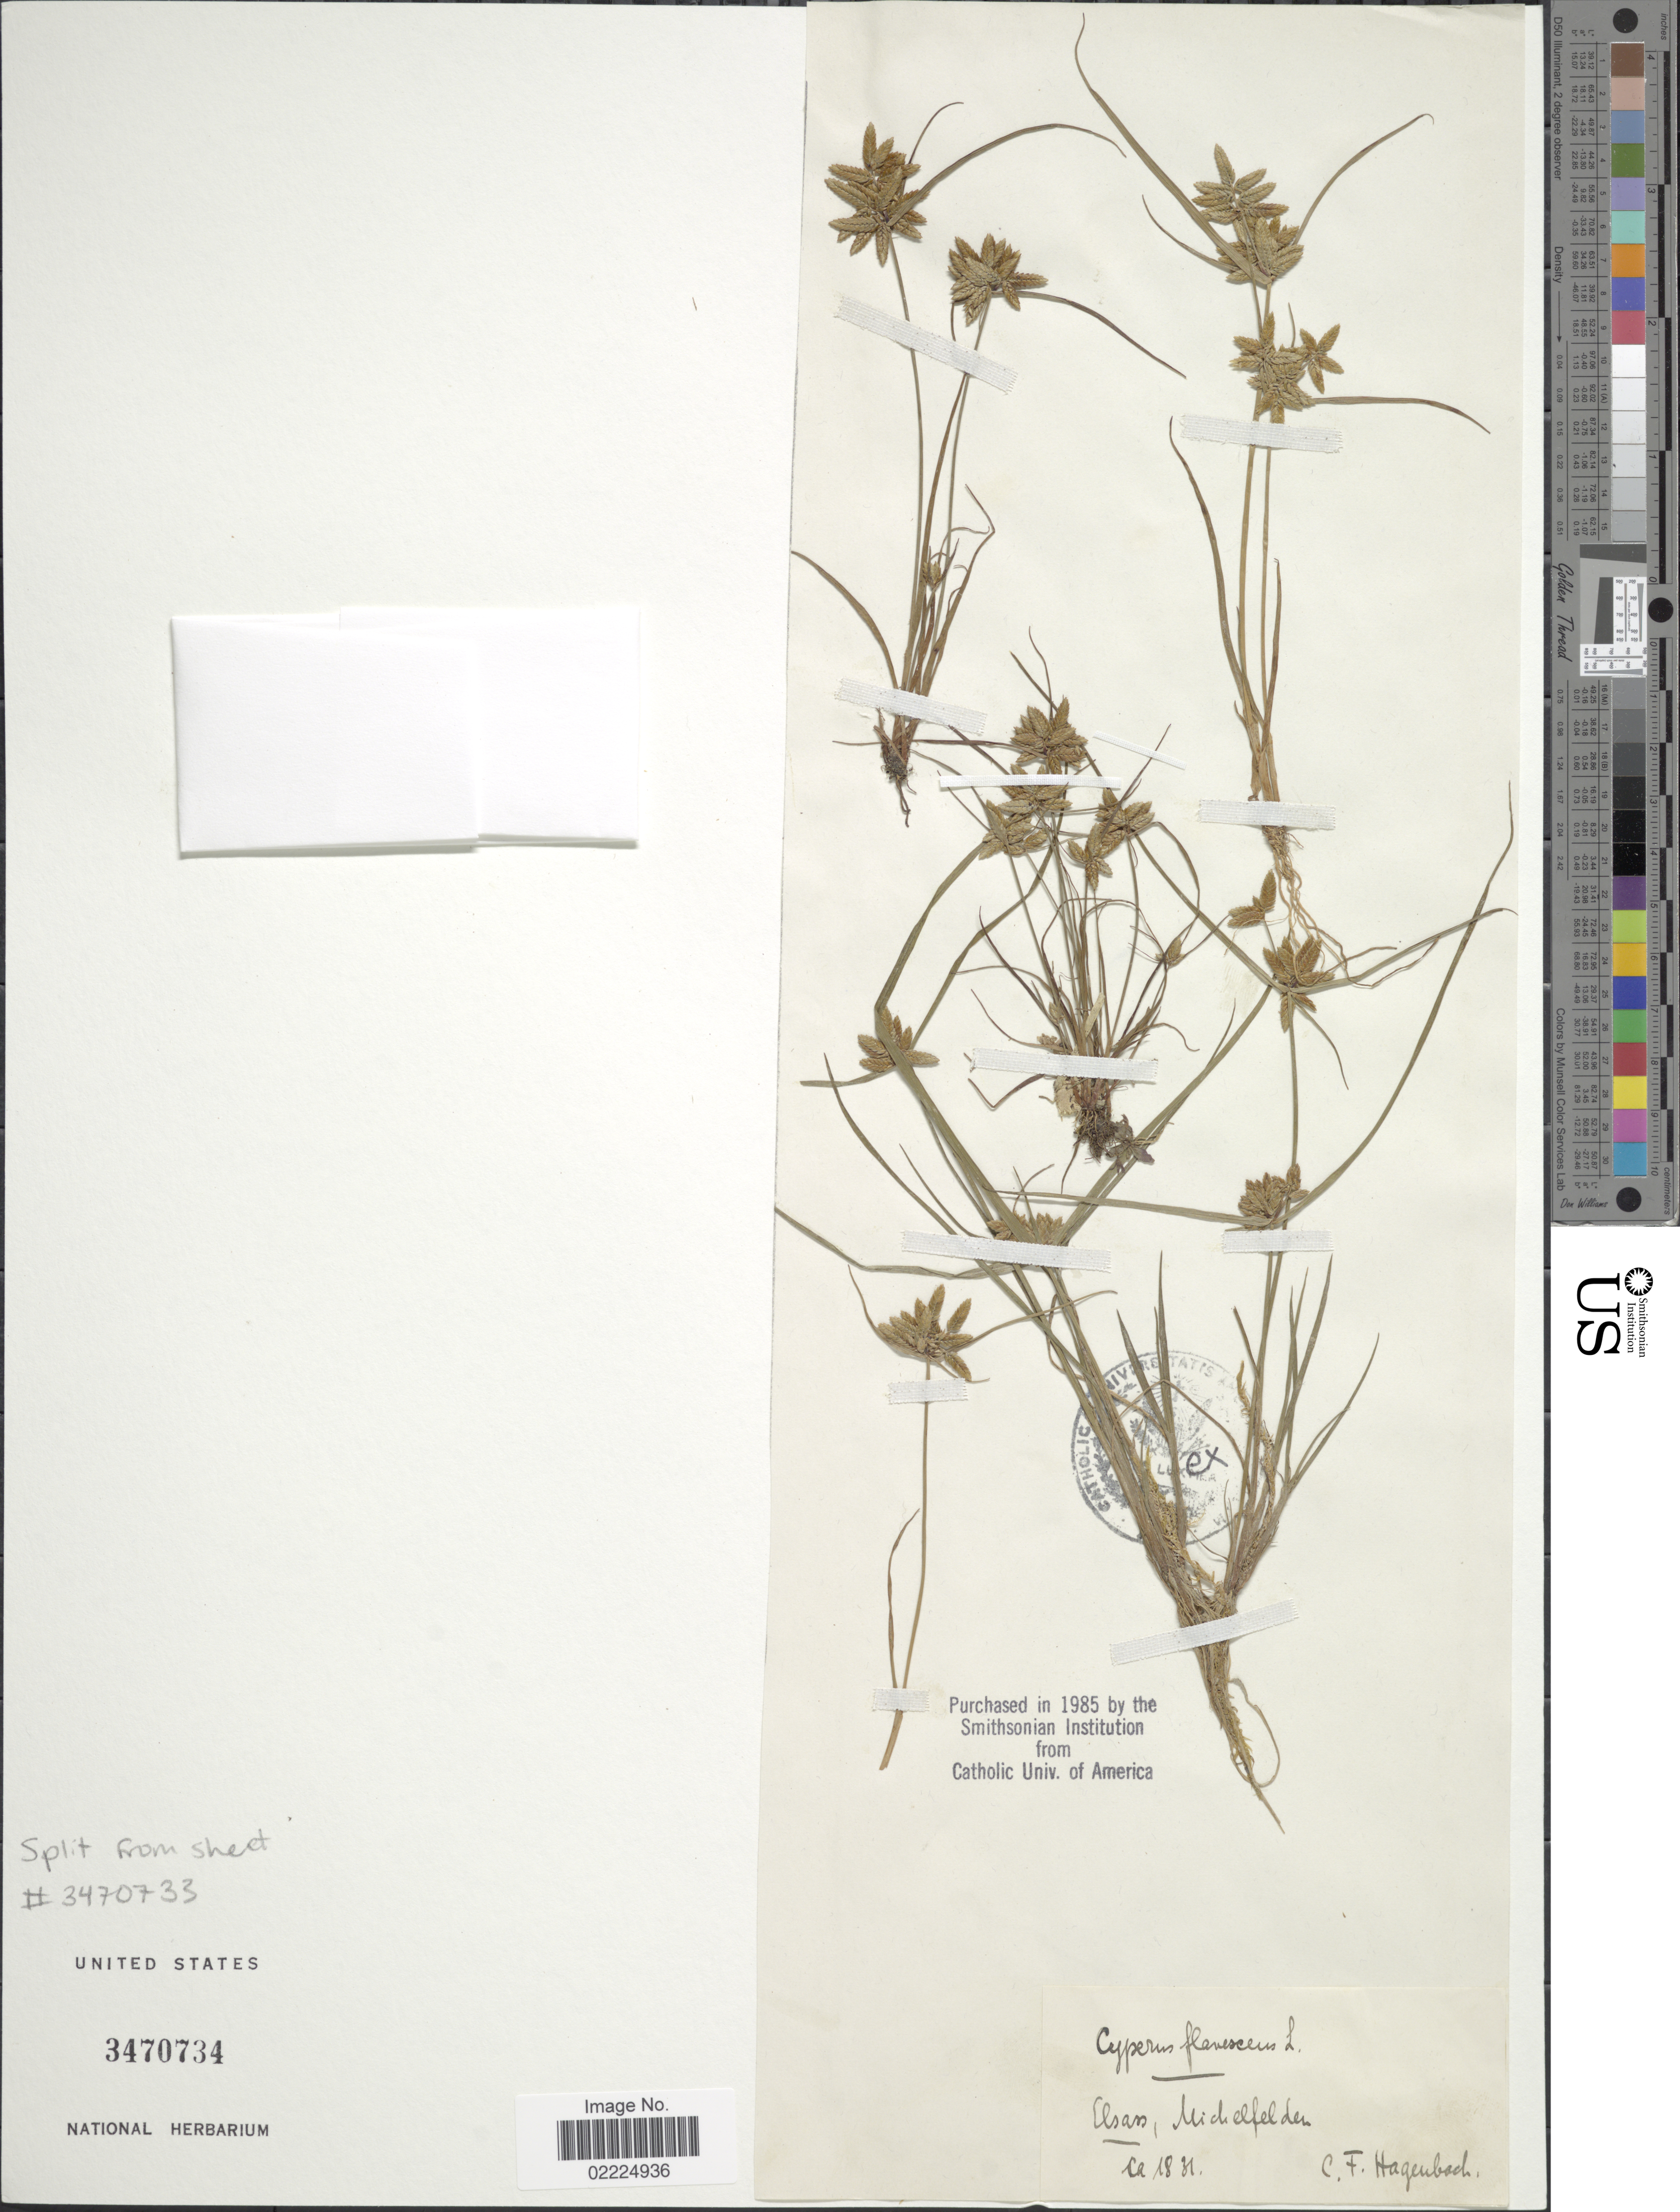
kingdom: Plantae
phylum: Tracheophyta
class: Liliopsida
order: Poales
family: Cyperaceae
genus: Cyperus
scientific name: Cyperus flavescens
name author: L.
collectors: C. Hagenbech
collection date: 1831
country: France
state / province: Grand Est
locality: Elsass, Michelfelden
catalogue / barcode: US 3470734